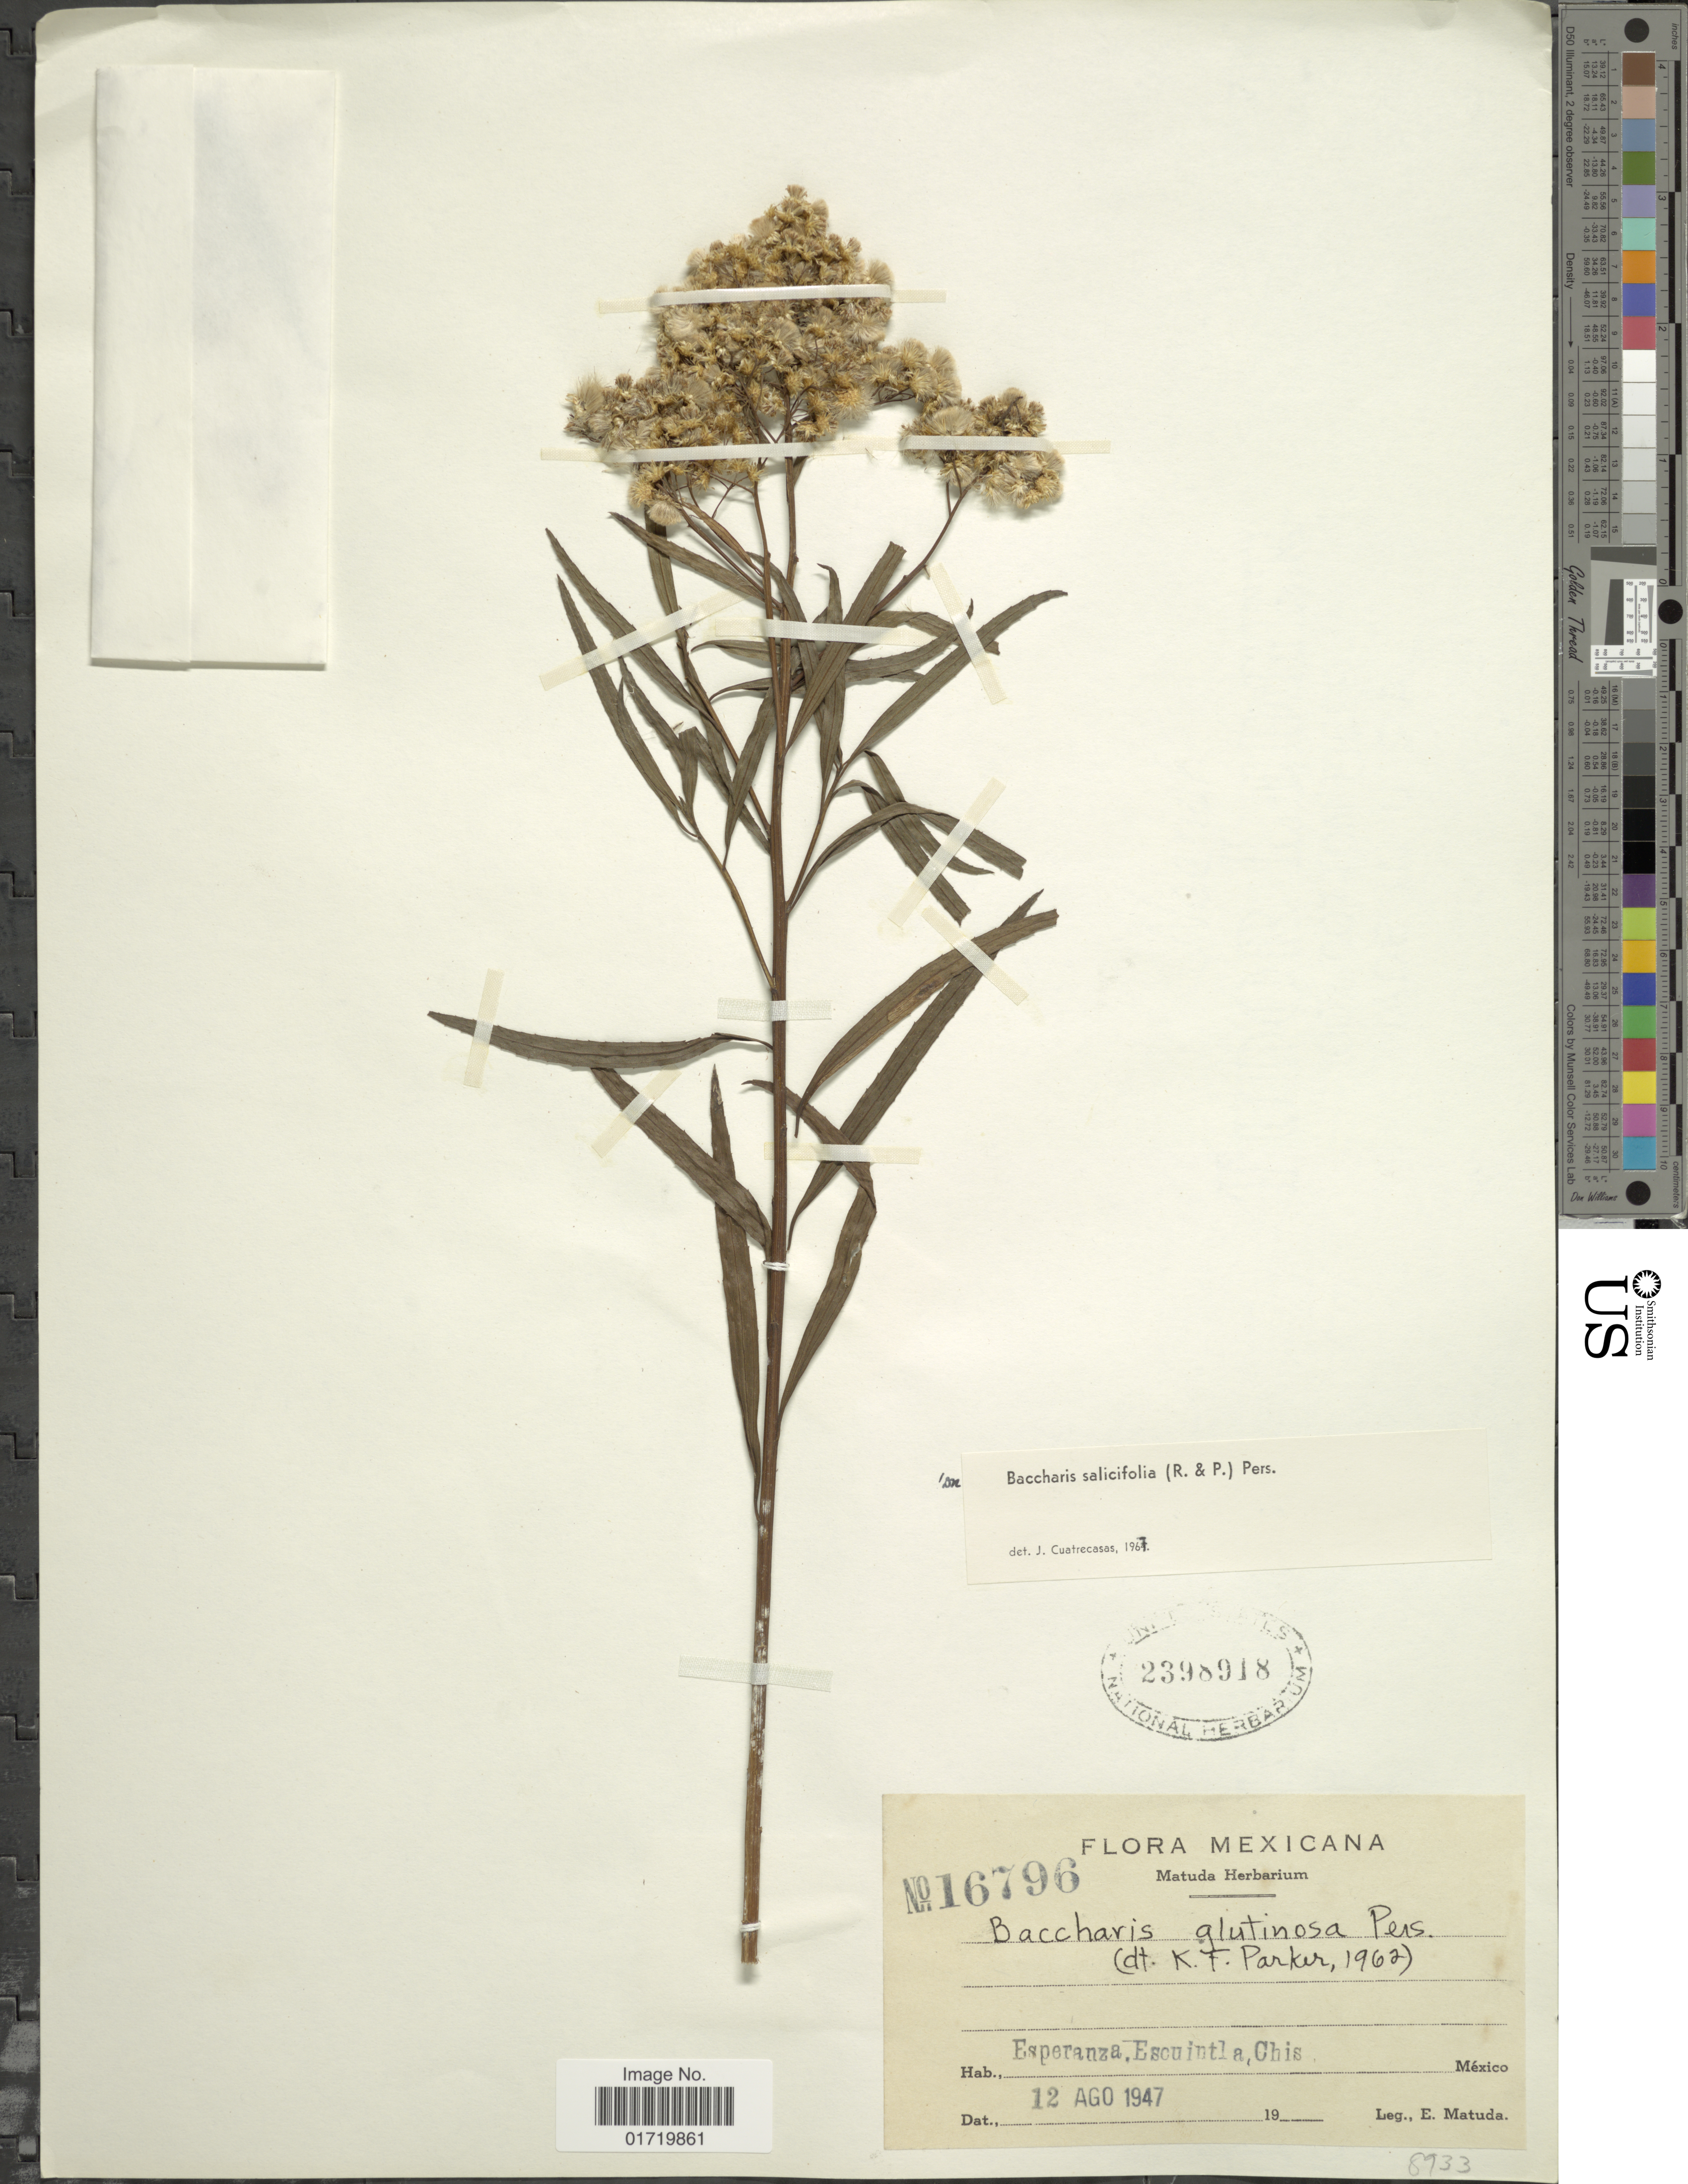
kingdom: Plantae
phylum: Tracheophyta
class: Magnoliopsida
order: Asterales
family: Asteraceae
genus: Baccharis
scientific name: Baccharis salicifolia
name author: (Ruiz & Pav.) Pers.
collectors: E. Matuda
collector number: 16796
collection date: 1947-08-12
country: Mexico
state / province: Chiapas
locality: Mexicana, Esperanza, Escuintla, Chis.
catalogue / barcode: US 2398918